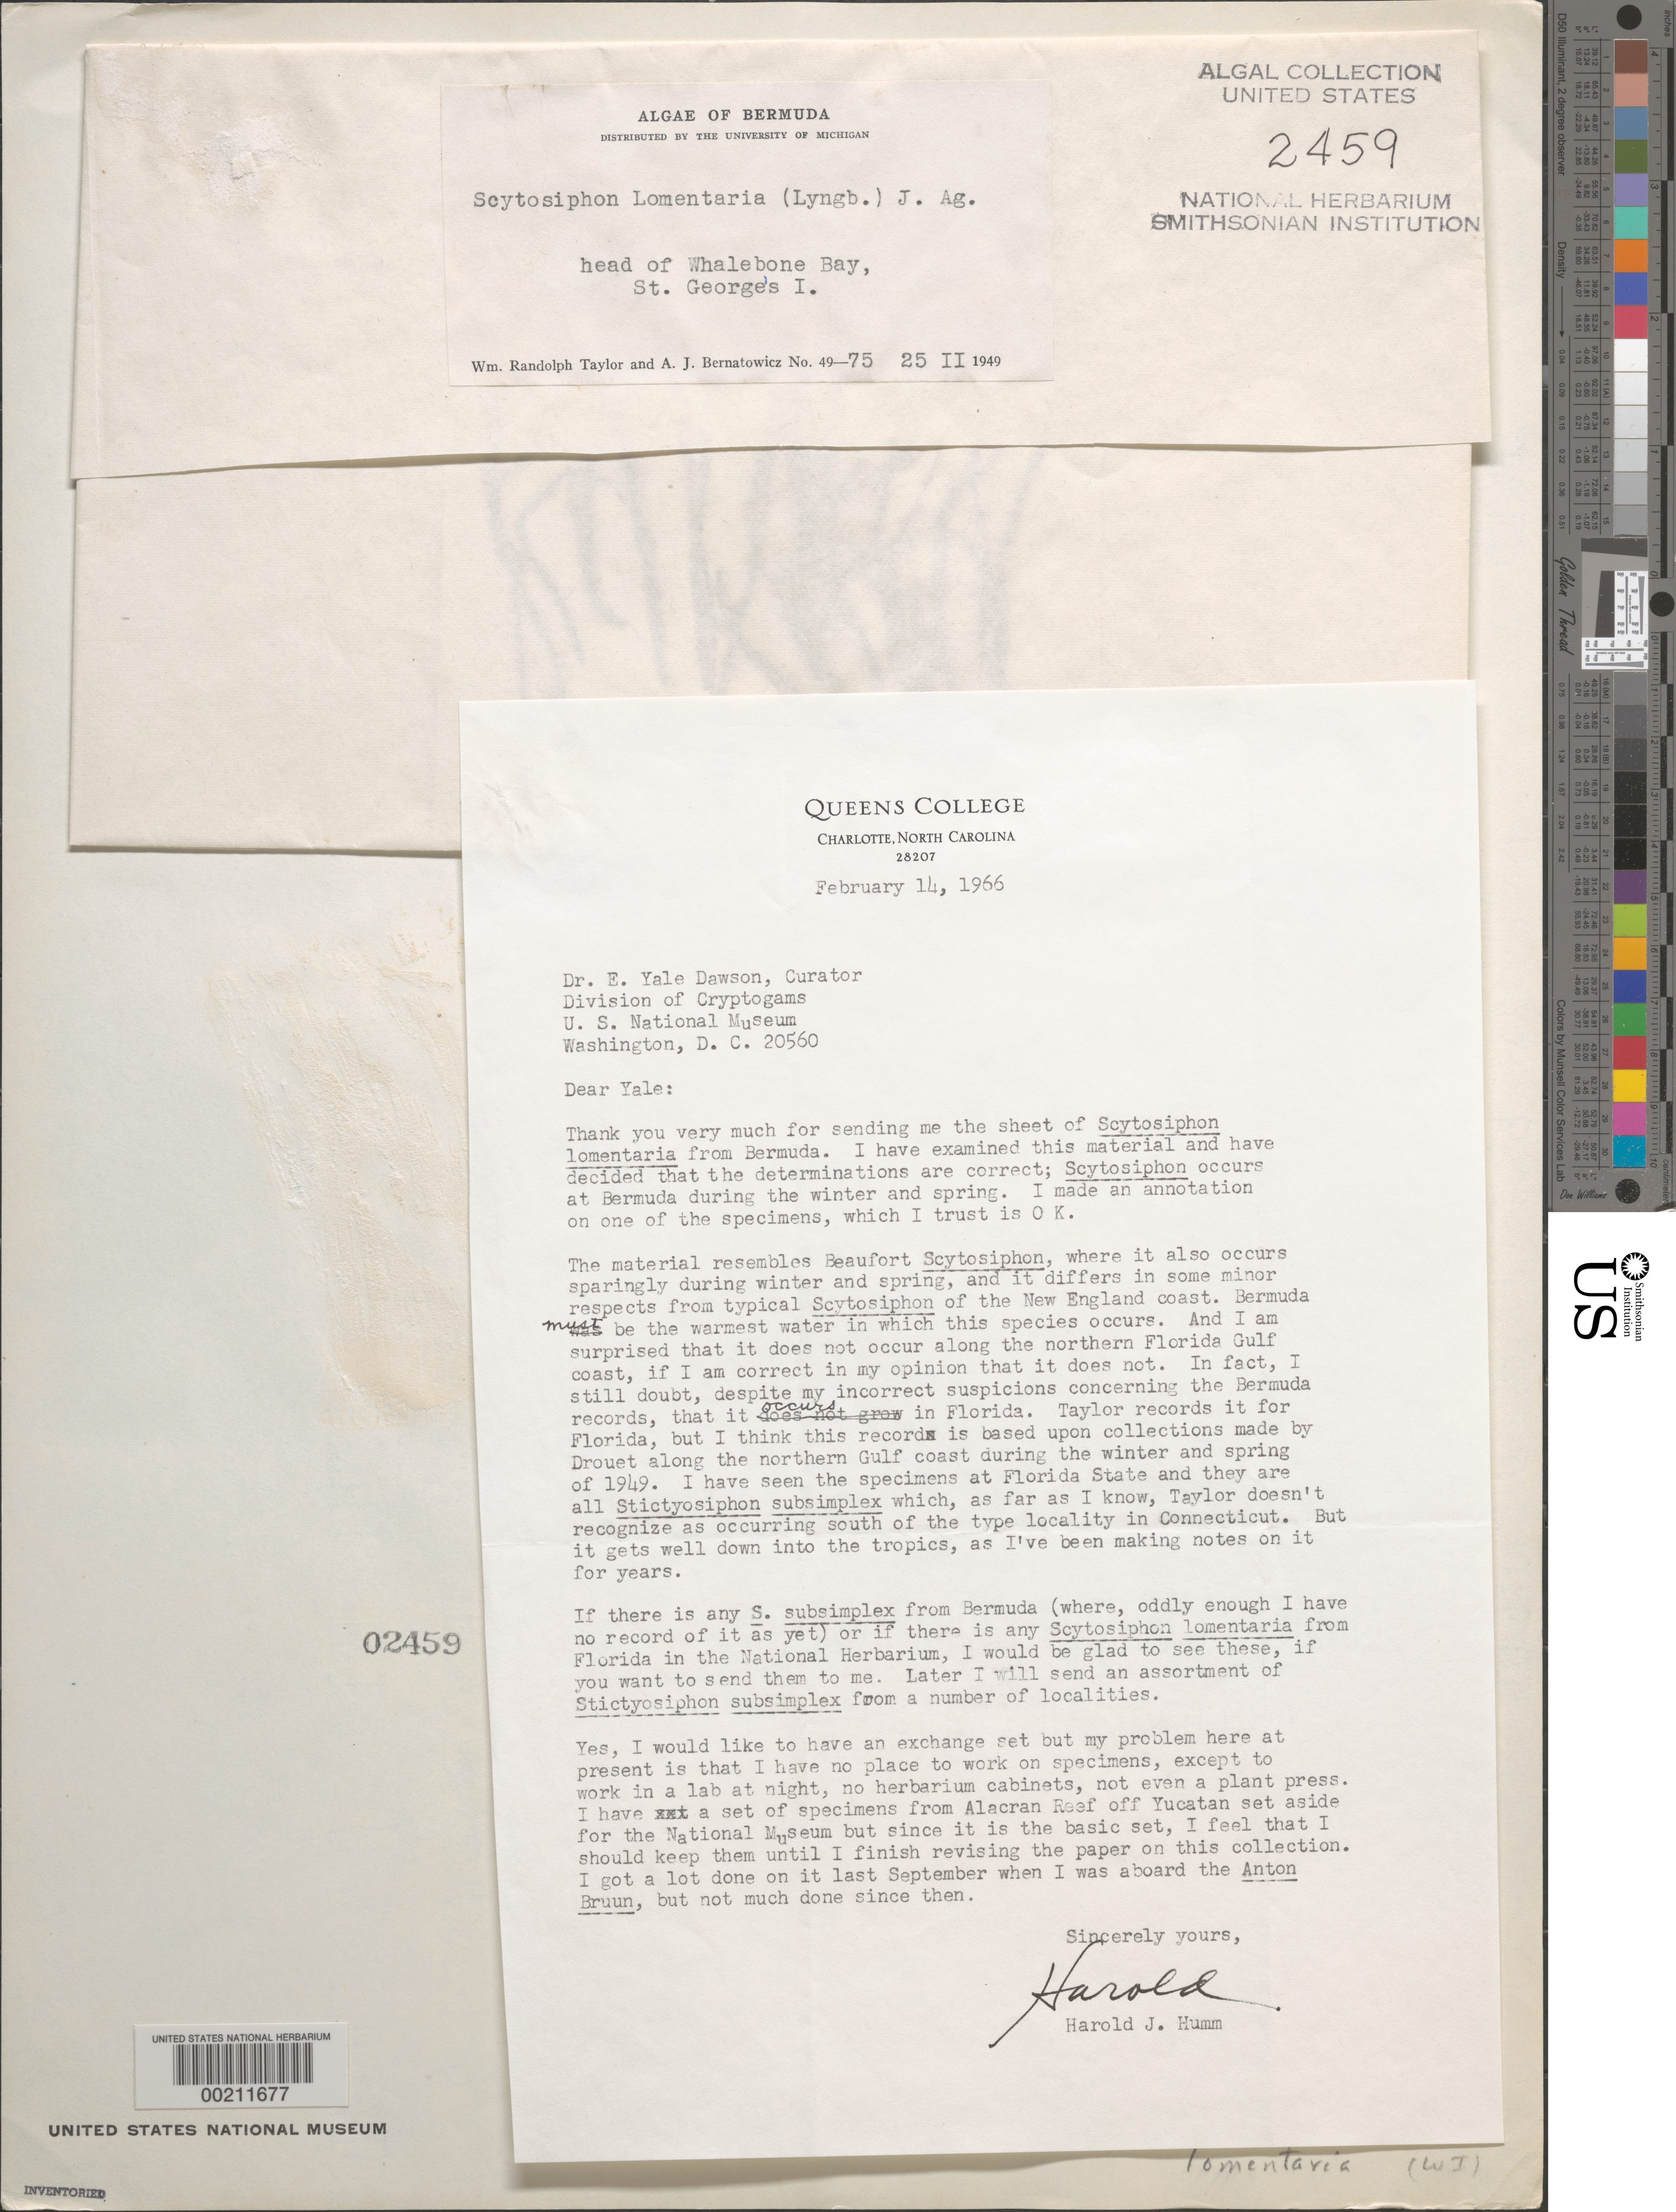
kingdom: Chromista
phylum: Ochrophyta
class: Phaeophyceae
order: Scytosiphonales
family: Scytosiphonaceae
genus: Scytosiphon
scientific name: Scytosiphon lomentaria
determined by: Humm, Harold J.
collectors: W. R. Taylor & A. Bernatowicz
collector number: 49-75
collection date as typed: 25 Feb 1949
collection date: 1949-02-25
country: Bermuda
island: St. George's Island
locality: Head of Whalebone Bay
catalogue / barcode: US 2459